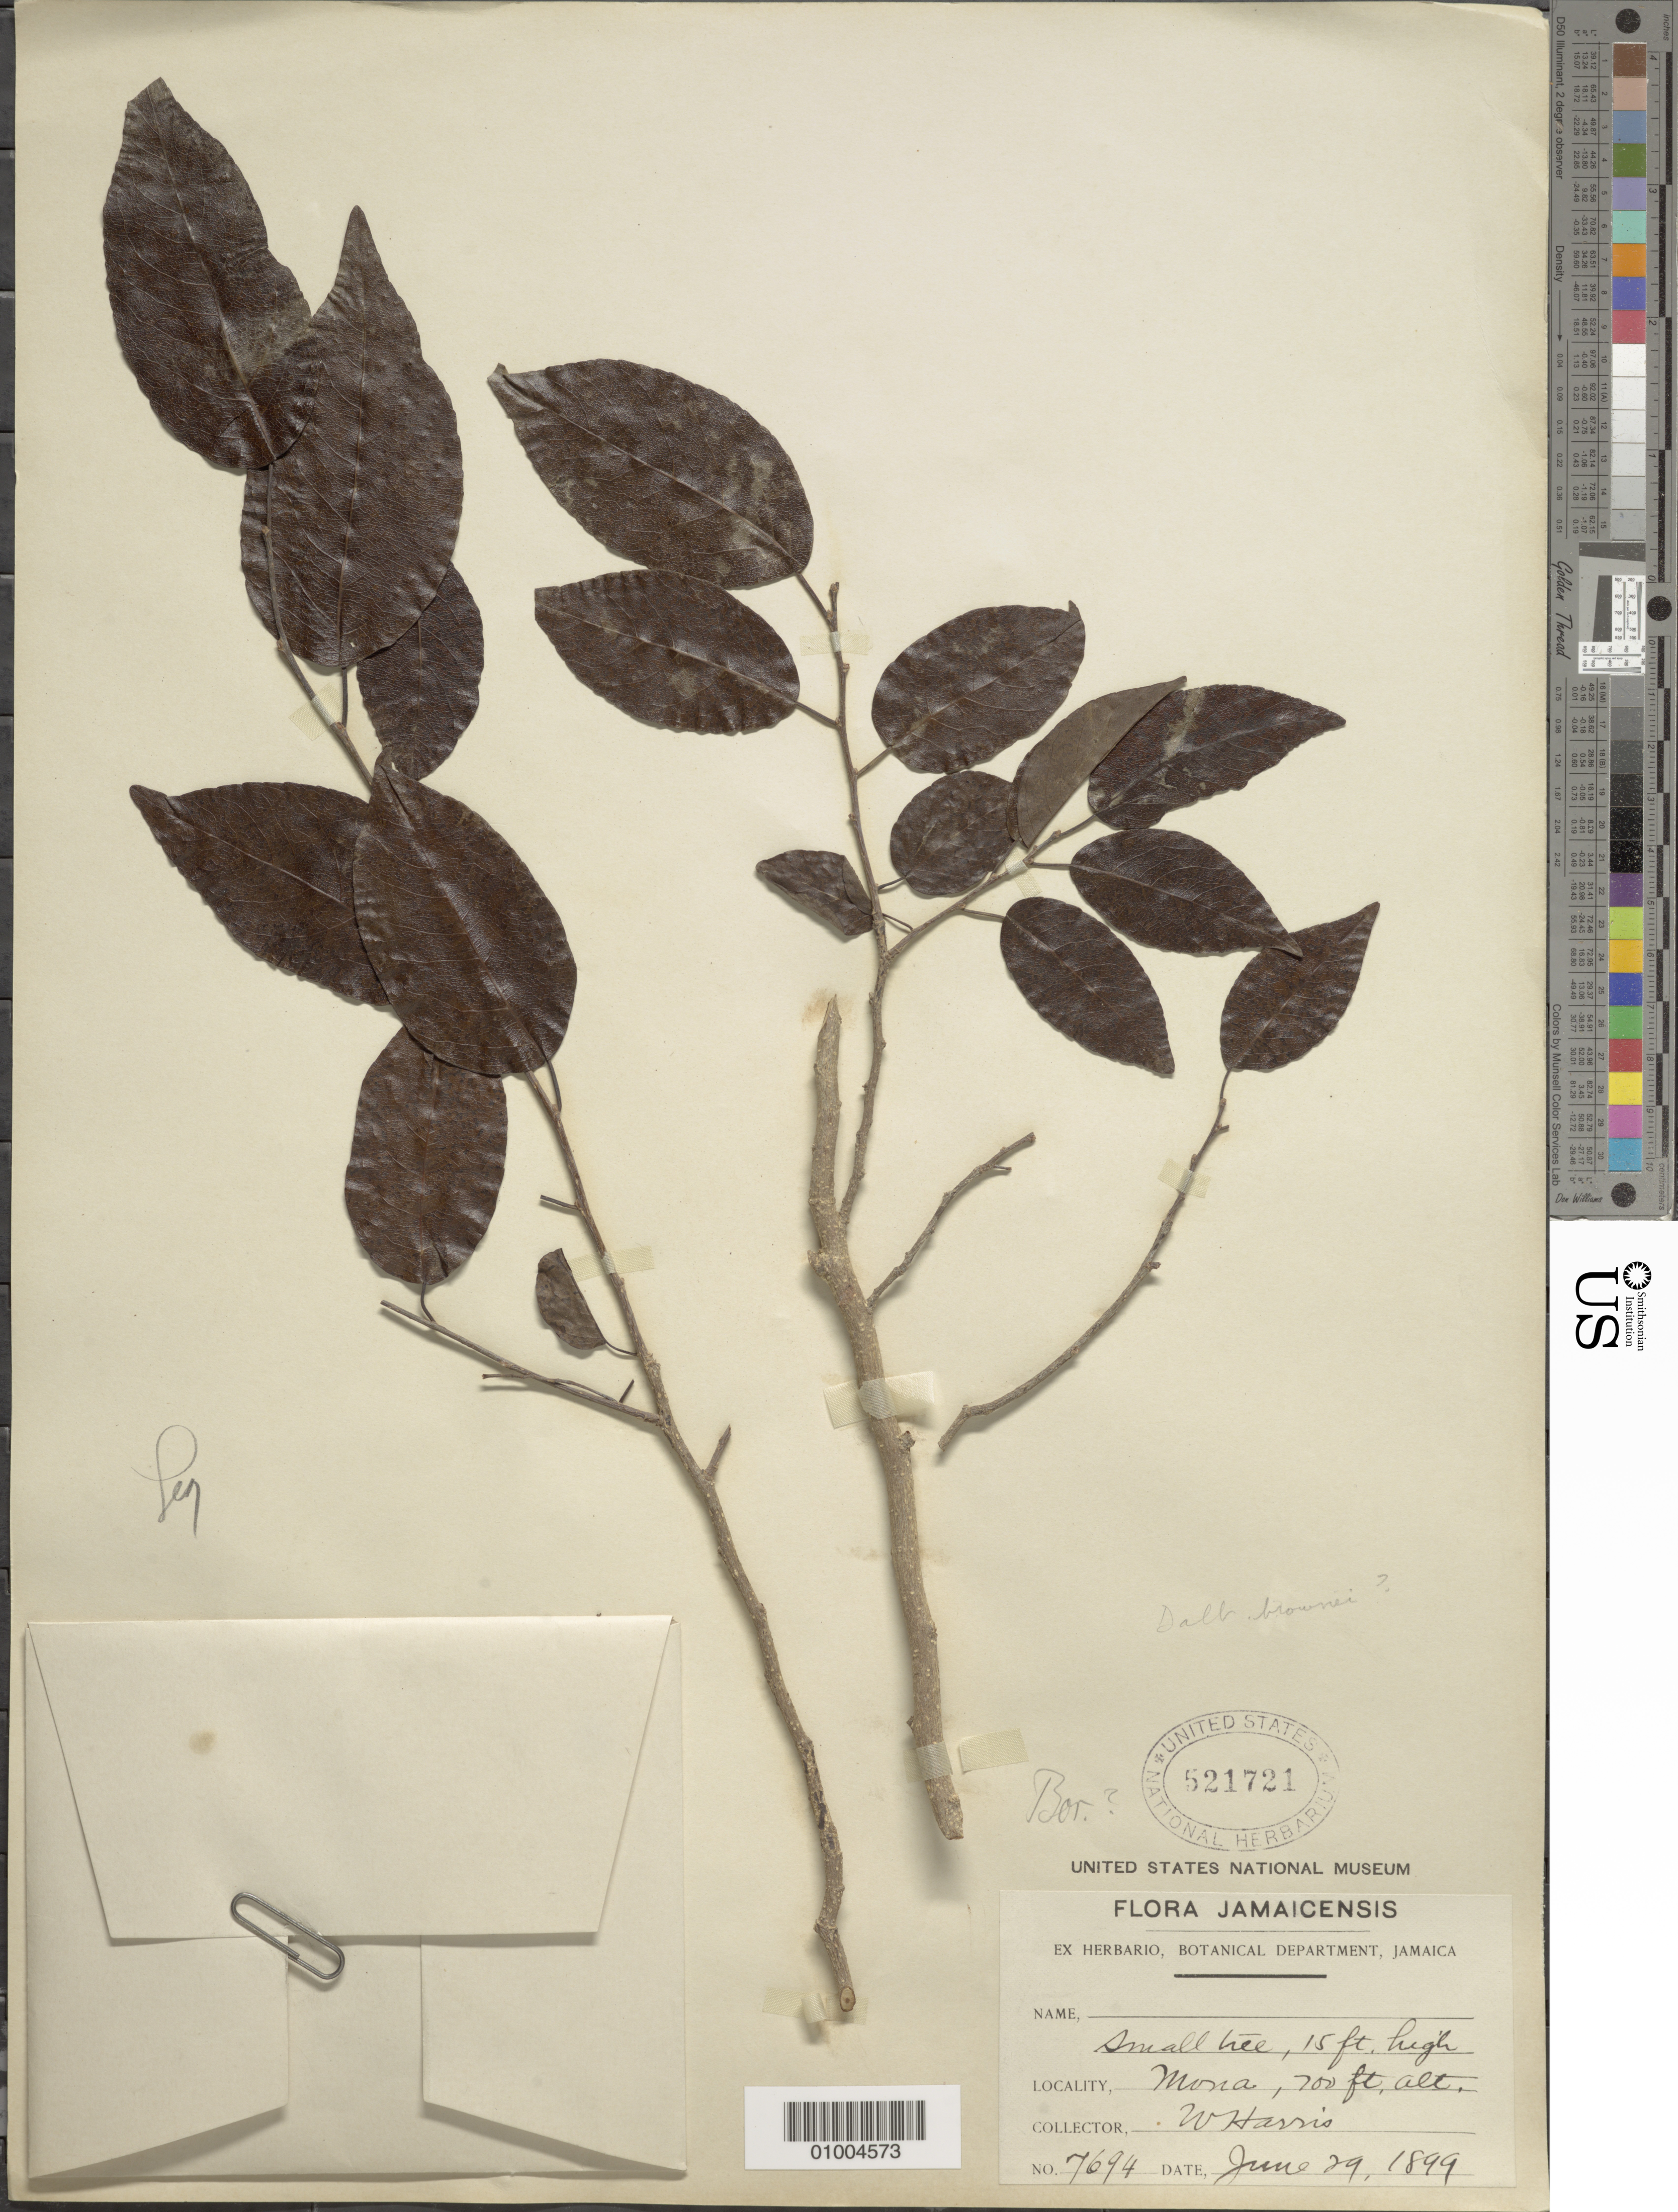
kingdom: Plantae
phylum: Tracheophyta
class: Magnoliopsida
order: Fabales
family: Fabaceae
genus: Dalbergia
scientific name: Dalbergia brownei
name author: (Jacq.) Schinz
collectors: W. H. Harris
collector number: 7694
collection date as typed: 29 Jun 1899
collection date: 1899-06-29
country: Jamaica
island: Jamaica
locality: Mona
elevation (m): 30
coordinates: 0 N, 0 E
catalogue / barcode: US 521721